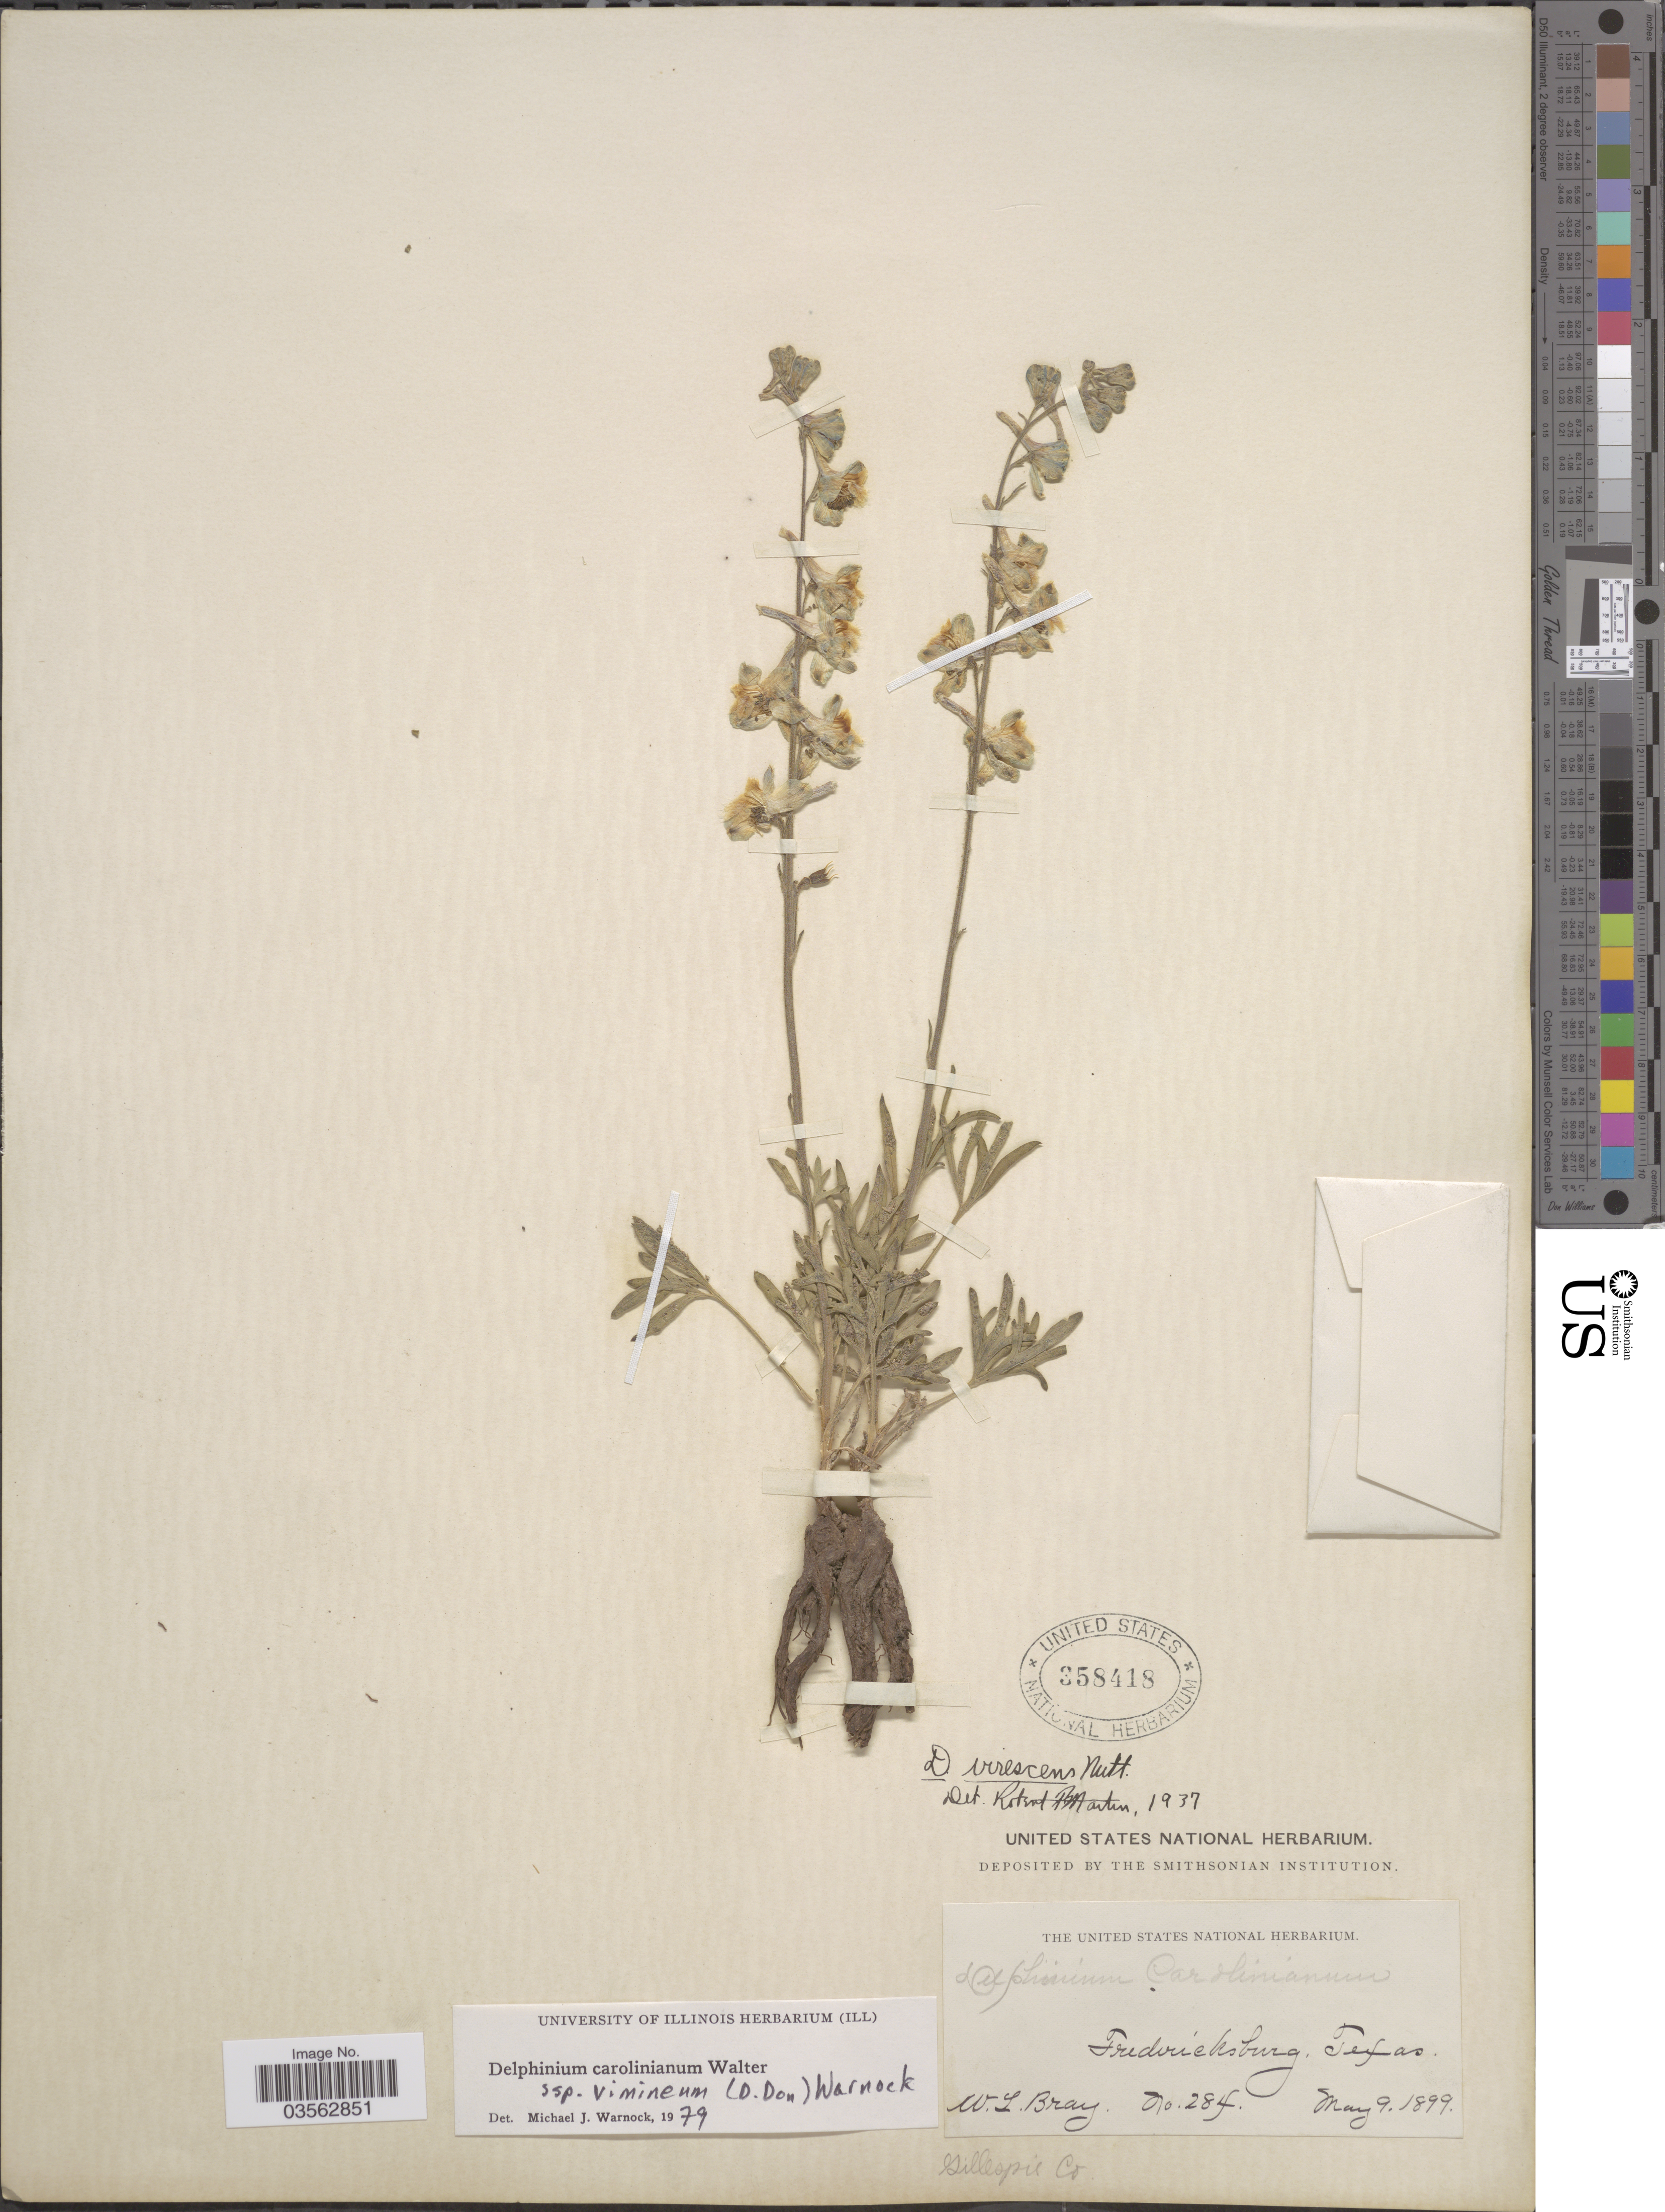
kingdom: Plantae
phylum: Tracheophyta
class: Magnoliopsida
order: Ranunculales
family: Ranunculaceae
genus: Delphinium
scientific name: Delphinium carolinianum subsp. vimineum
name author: Walter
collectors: W. L. Bray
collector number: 284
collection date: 1899-05-09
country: United States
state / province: Texas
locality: Fredericksburg. Gillespie Co.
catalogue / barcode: US 358418